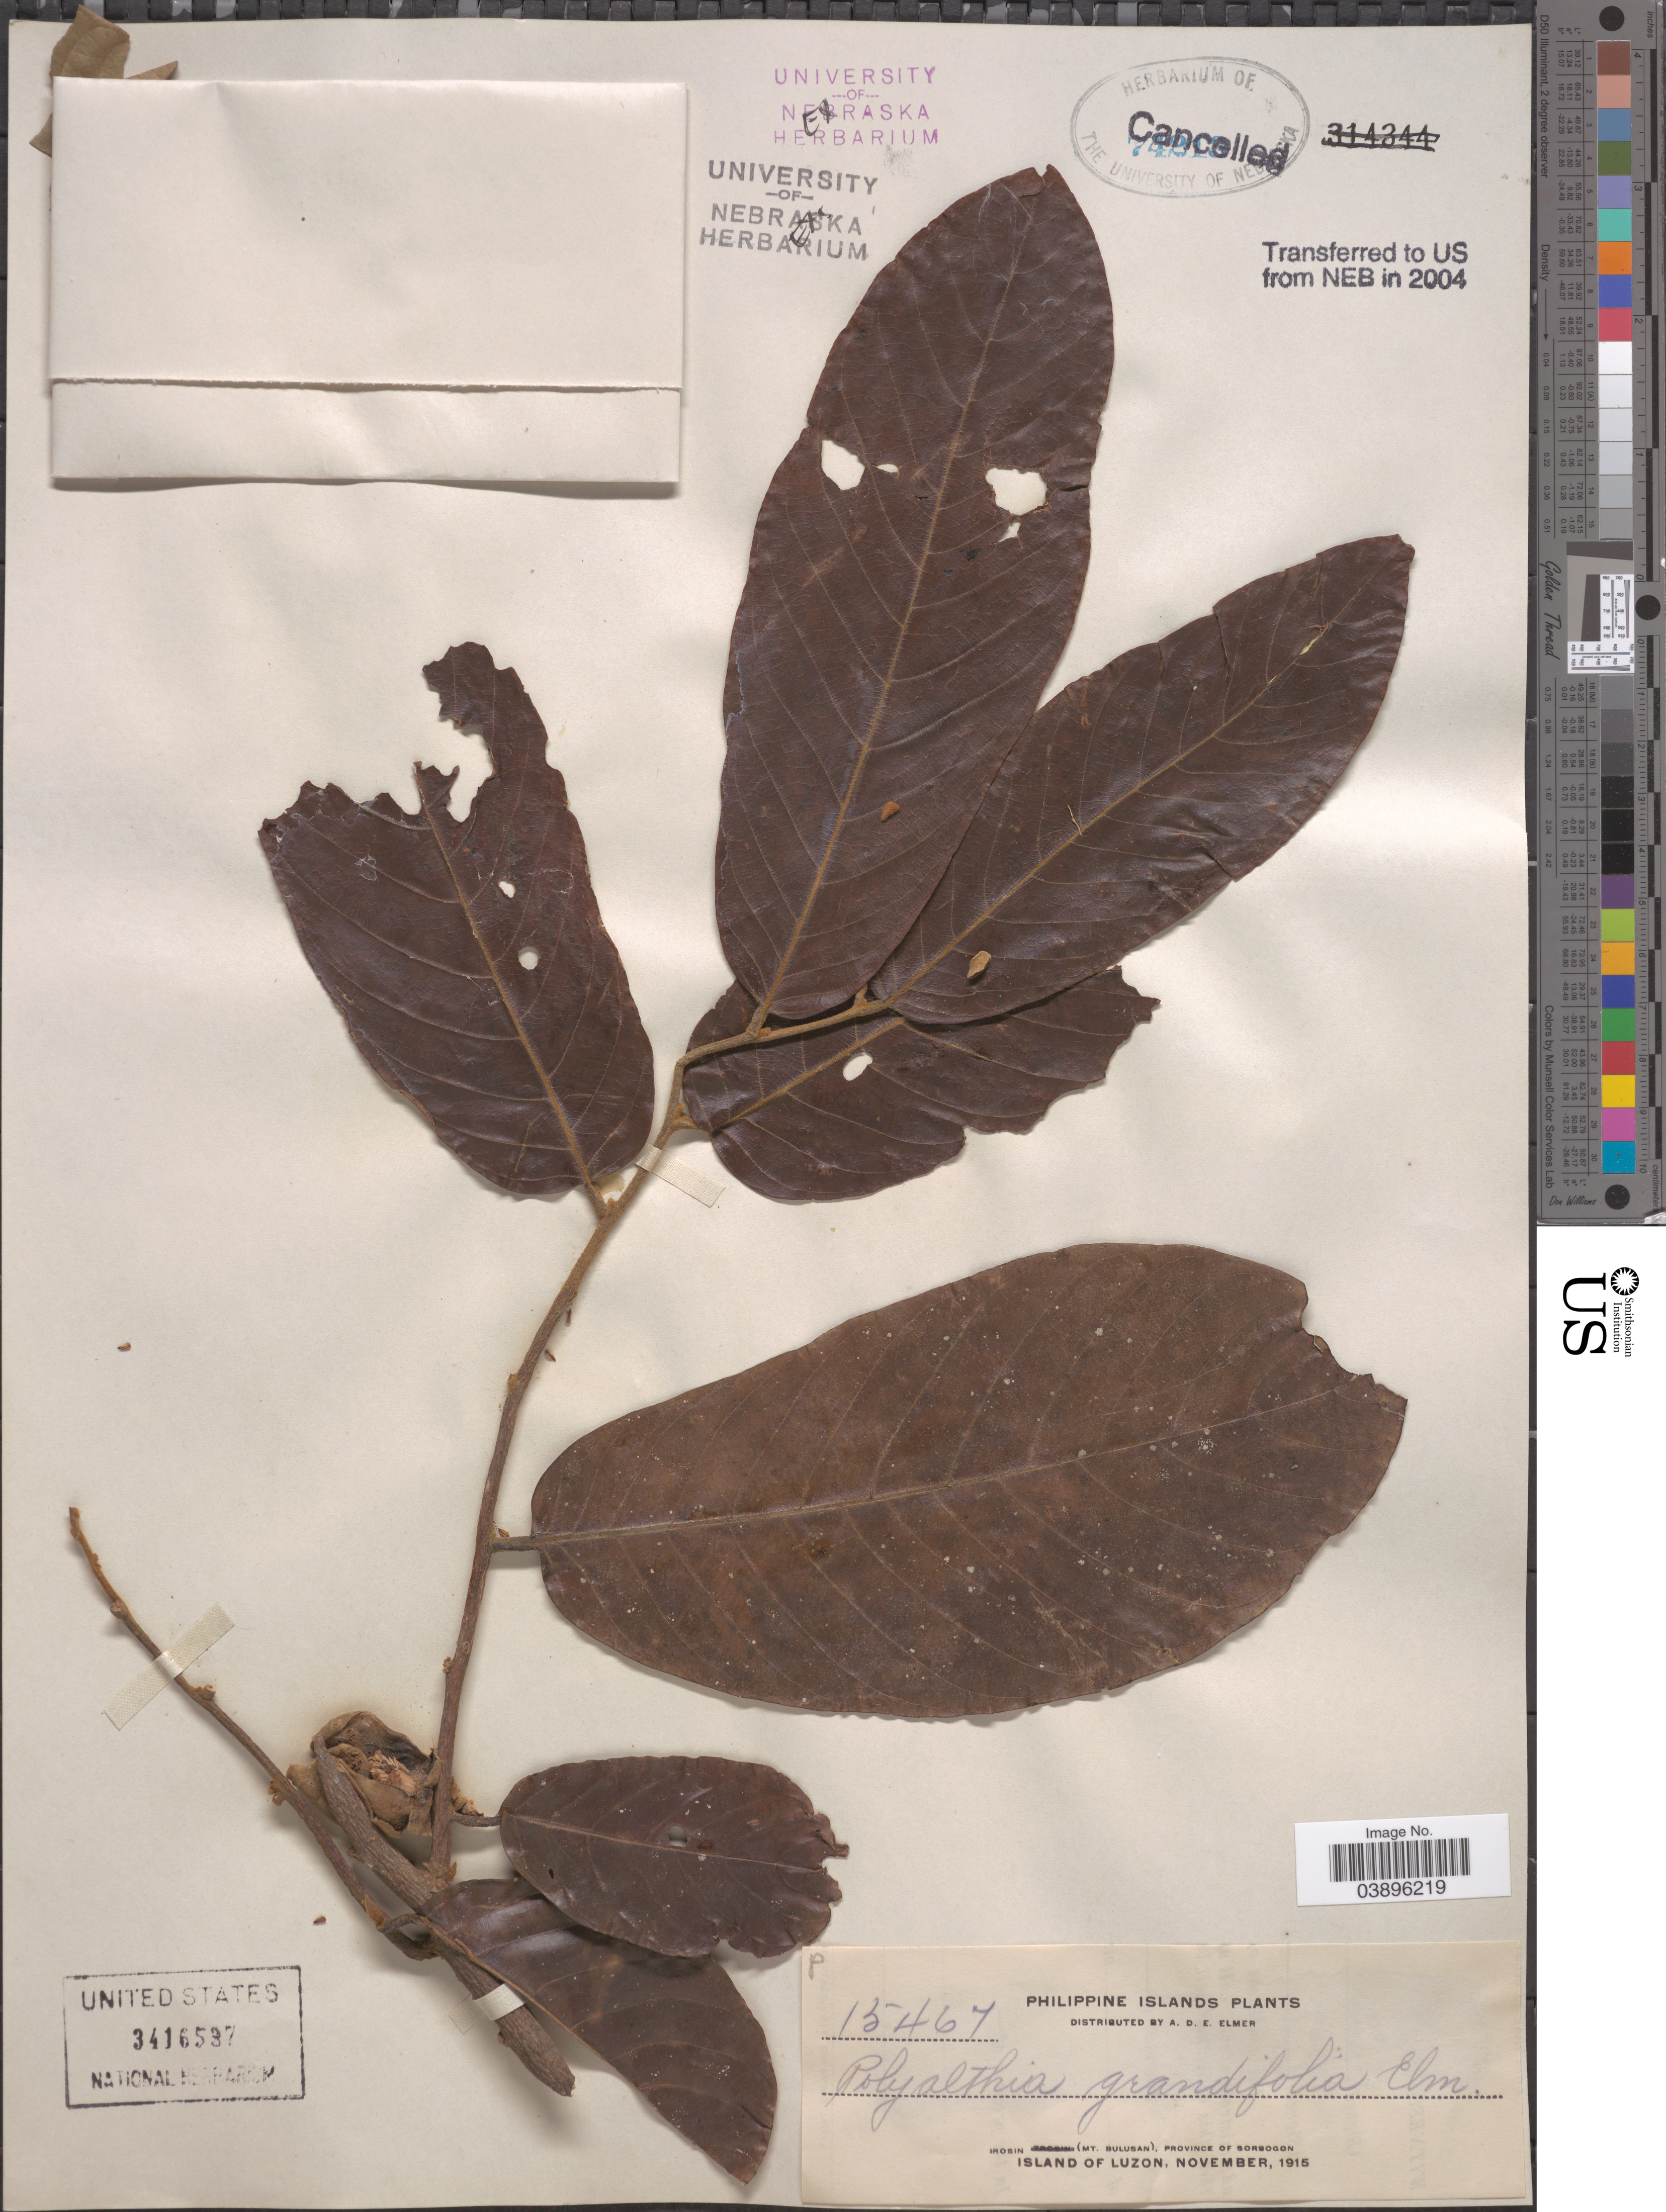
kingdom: Plantae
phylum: Tracheophyta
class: Magnoliopsida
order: Magnoliales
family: Annonaceae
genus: Polyalthia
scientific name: Polyalthia grandifolia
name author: Elmer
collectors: A. D. E. Elmer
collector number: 15467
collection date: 1915-11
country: Philippines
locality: Philippine Islands. Irosin (Mt. Bulusan). Province of Sorsogon. Island of Luzon.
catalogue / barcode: US 3416537